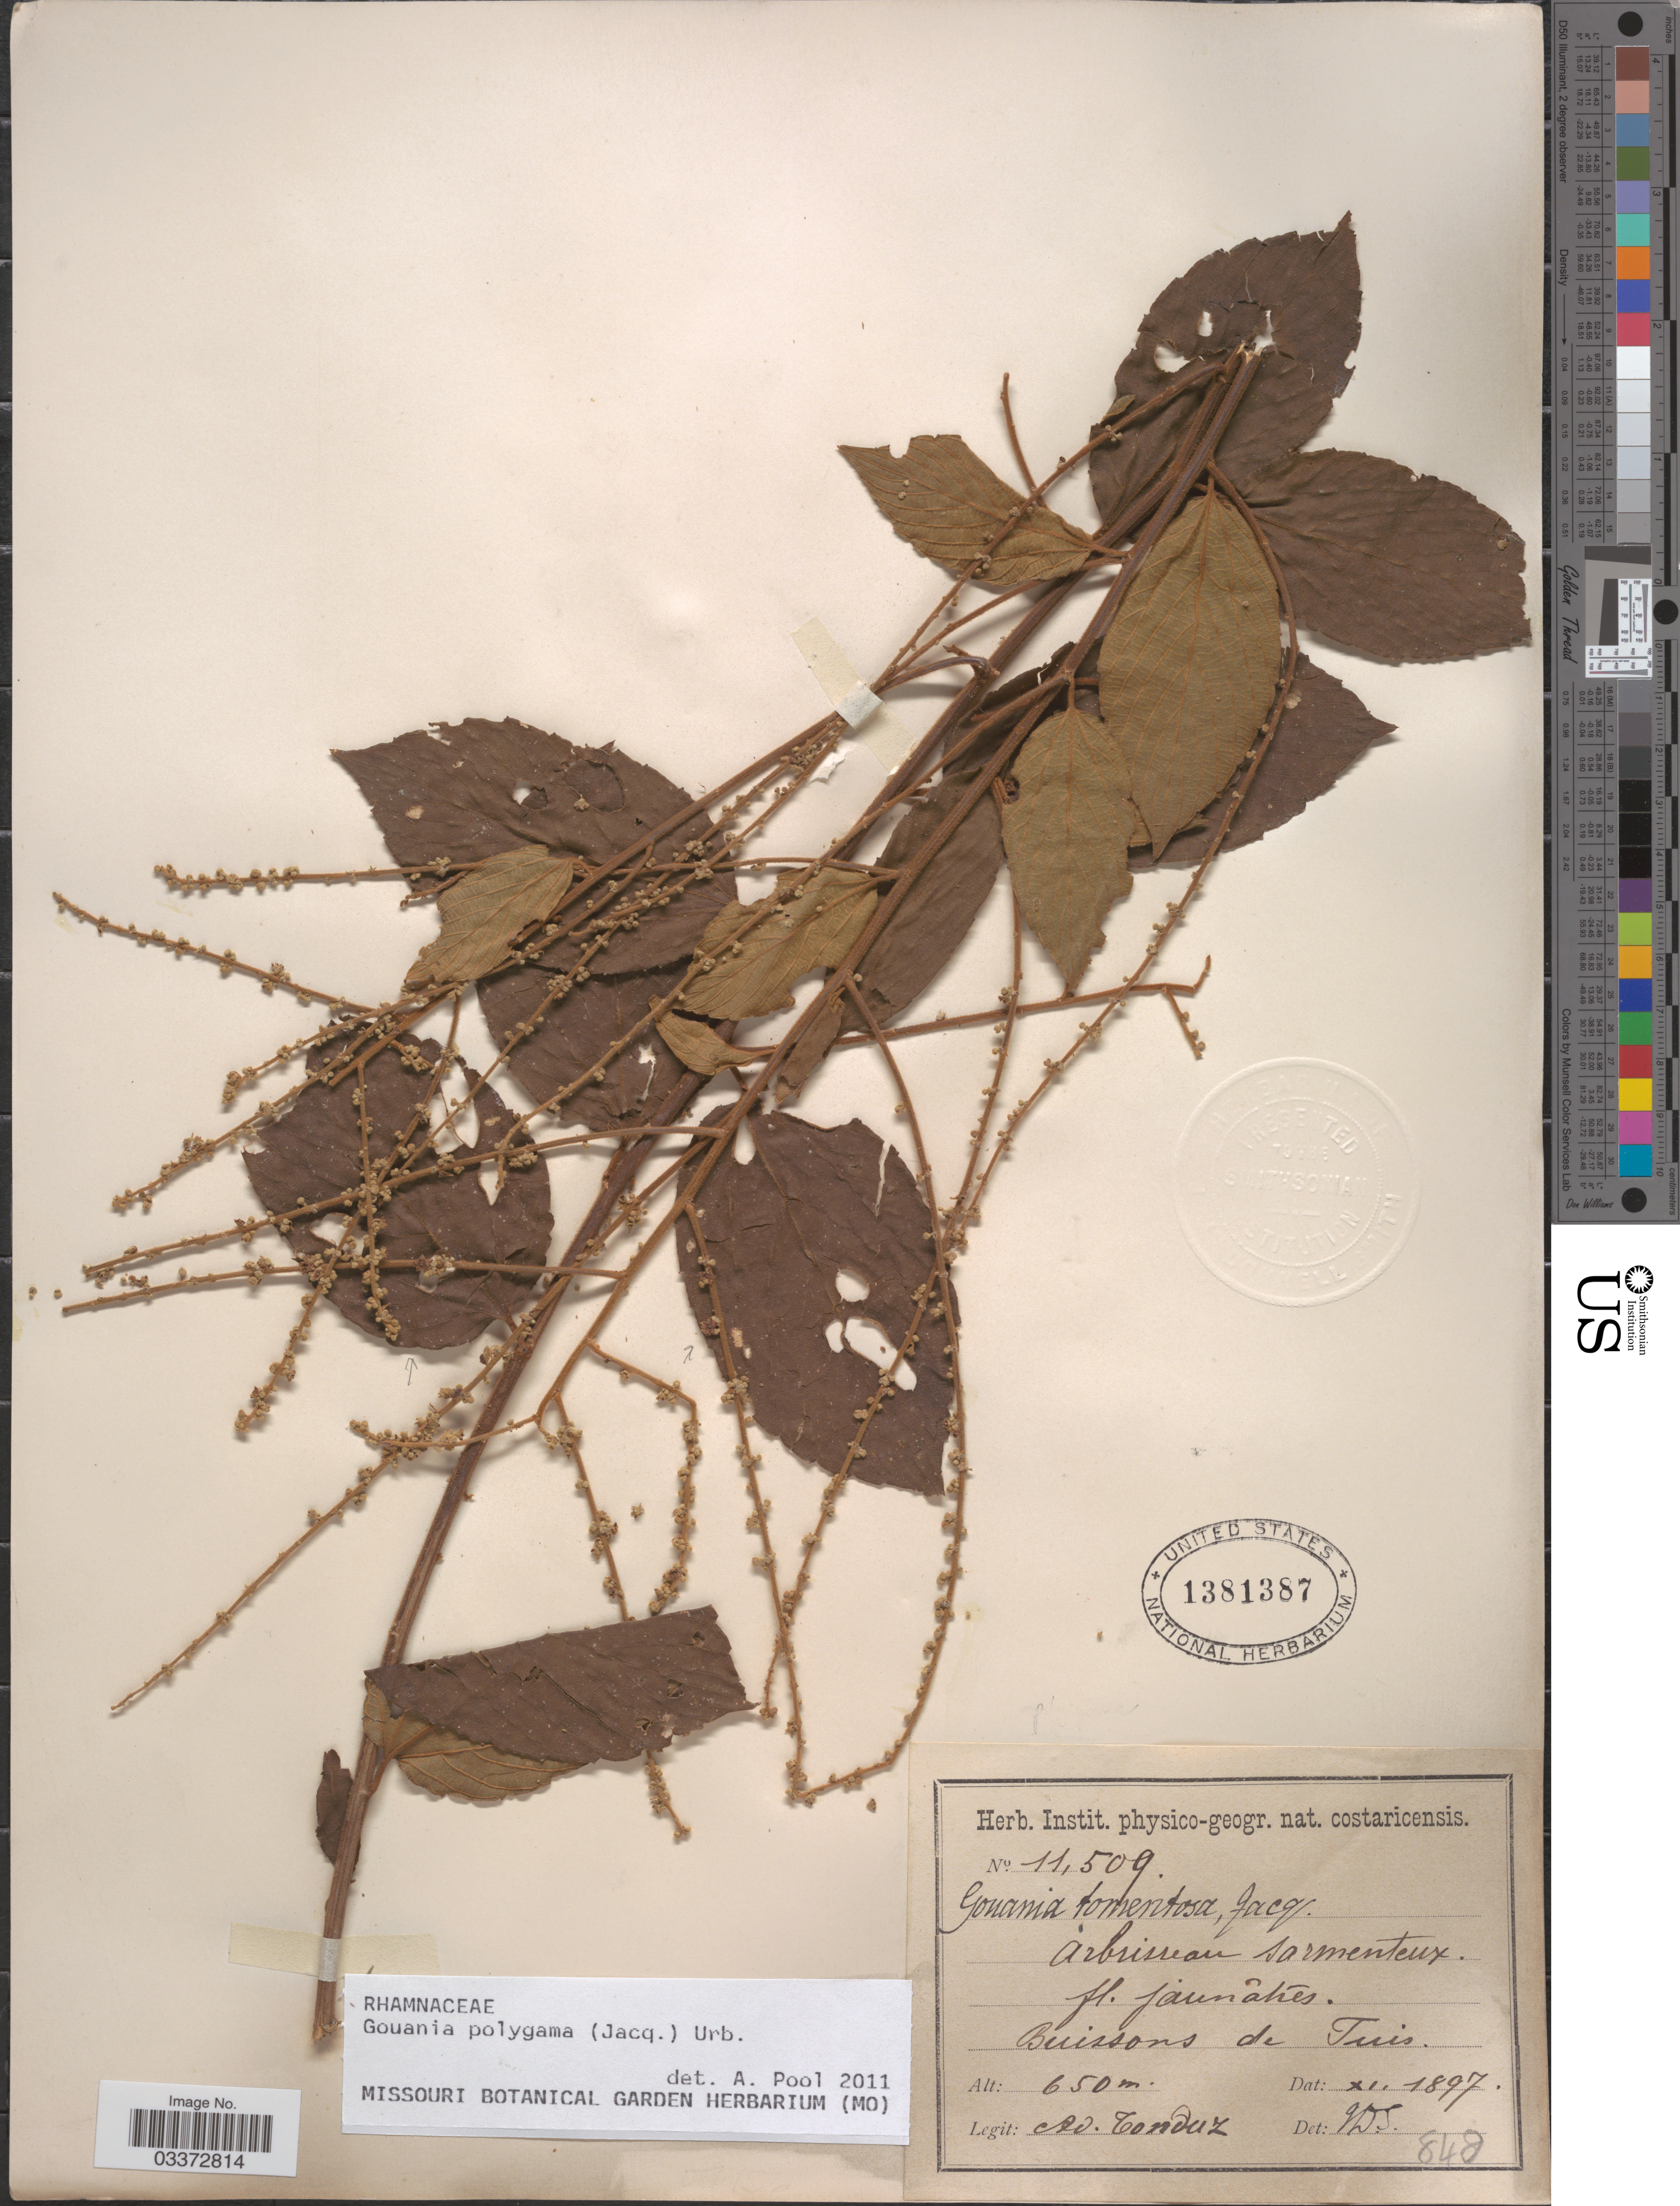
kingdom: Plantae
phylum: Tracheophyta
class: Magnoliopsida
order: Rosales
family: Rhamnaceae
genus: Gouania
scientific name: Gouania polygama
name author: (Jacq.) Urb.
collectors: A. Tonduz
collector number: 11509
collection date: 1897-11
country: Costa Rica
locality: Buissons de Tuis.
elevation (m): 650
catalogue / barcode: US 1381387